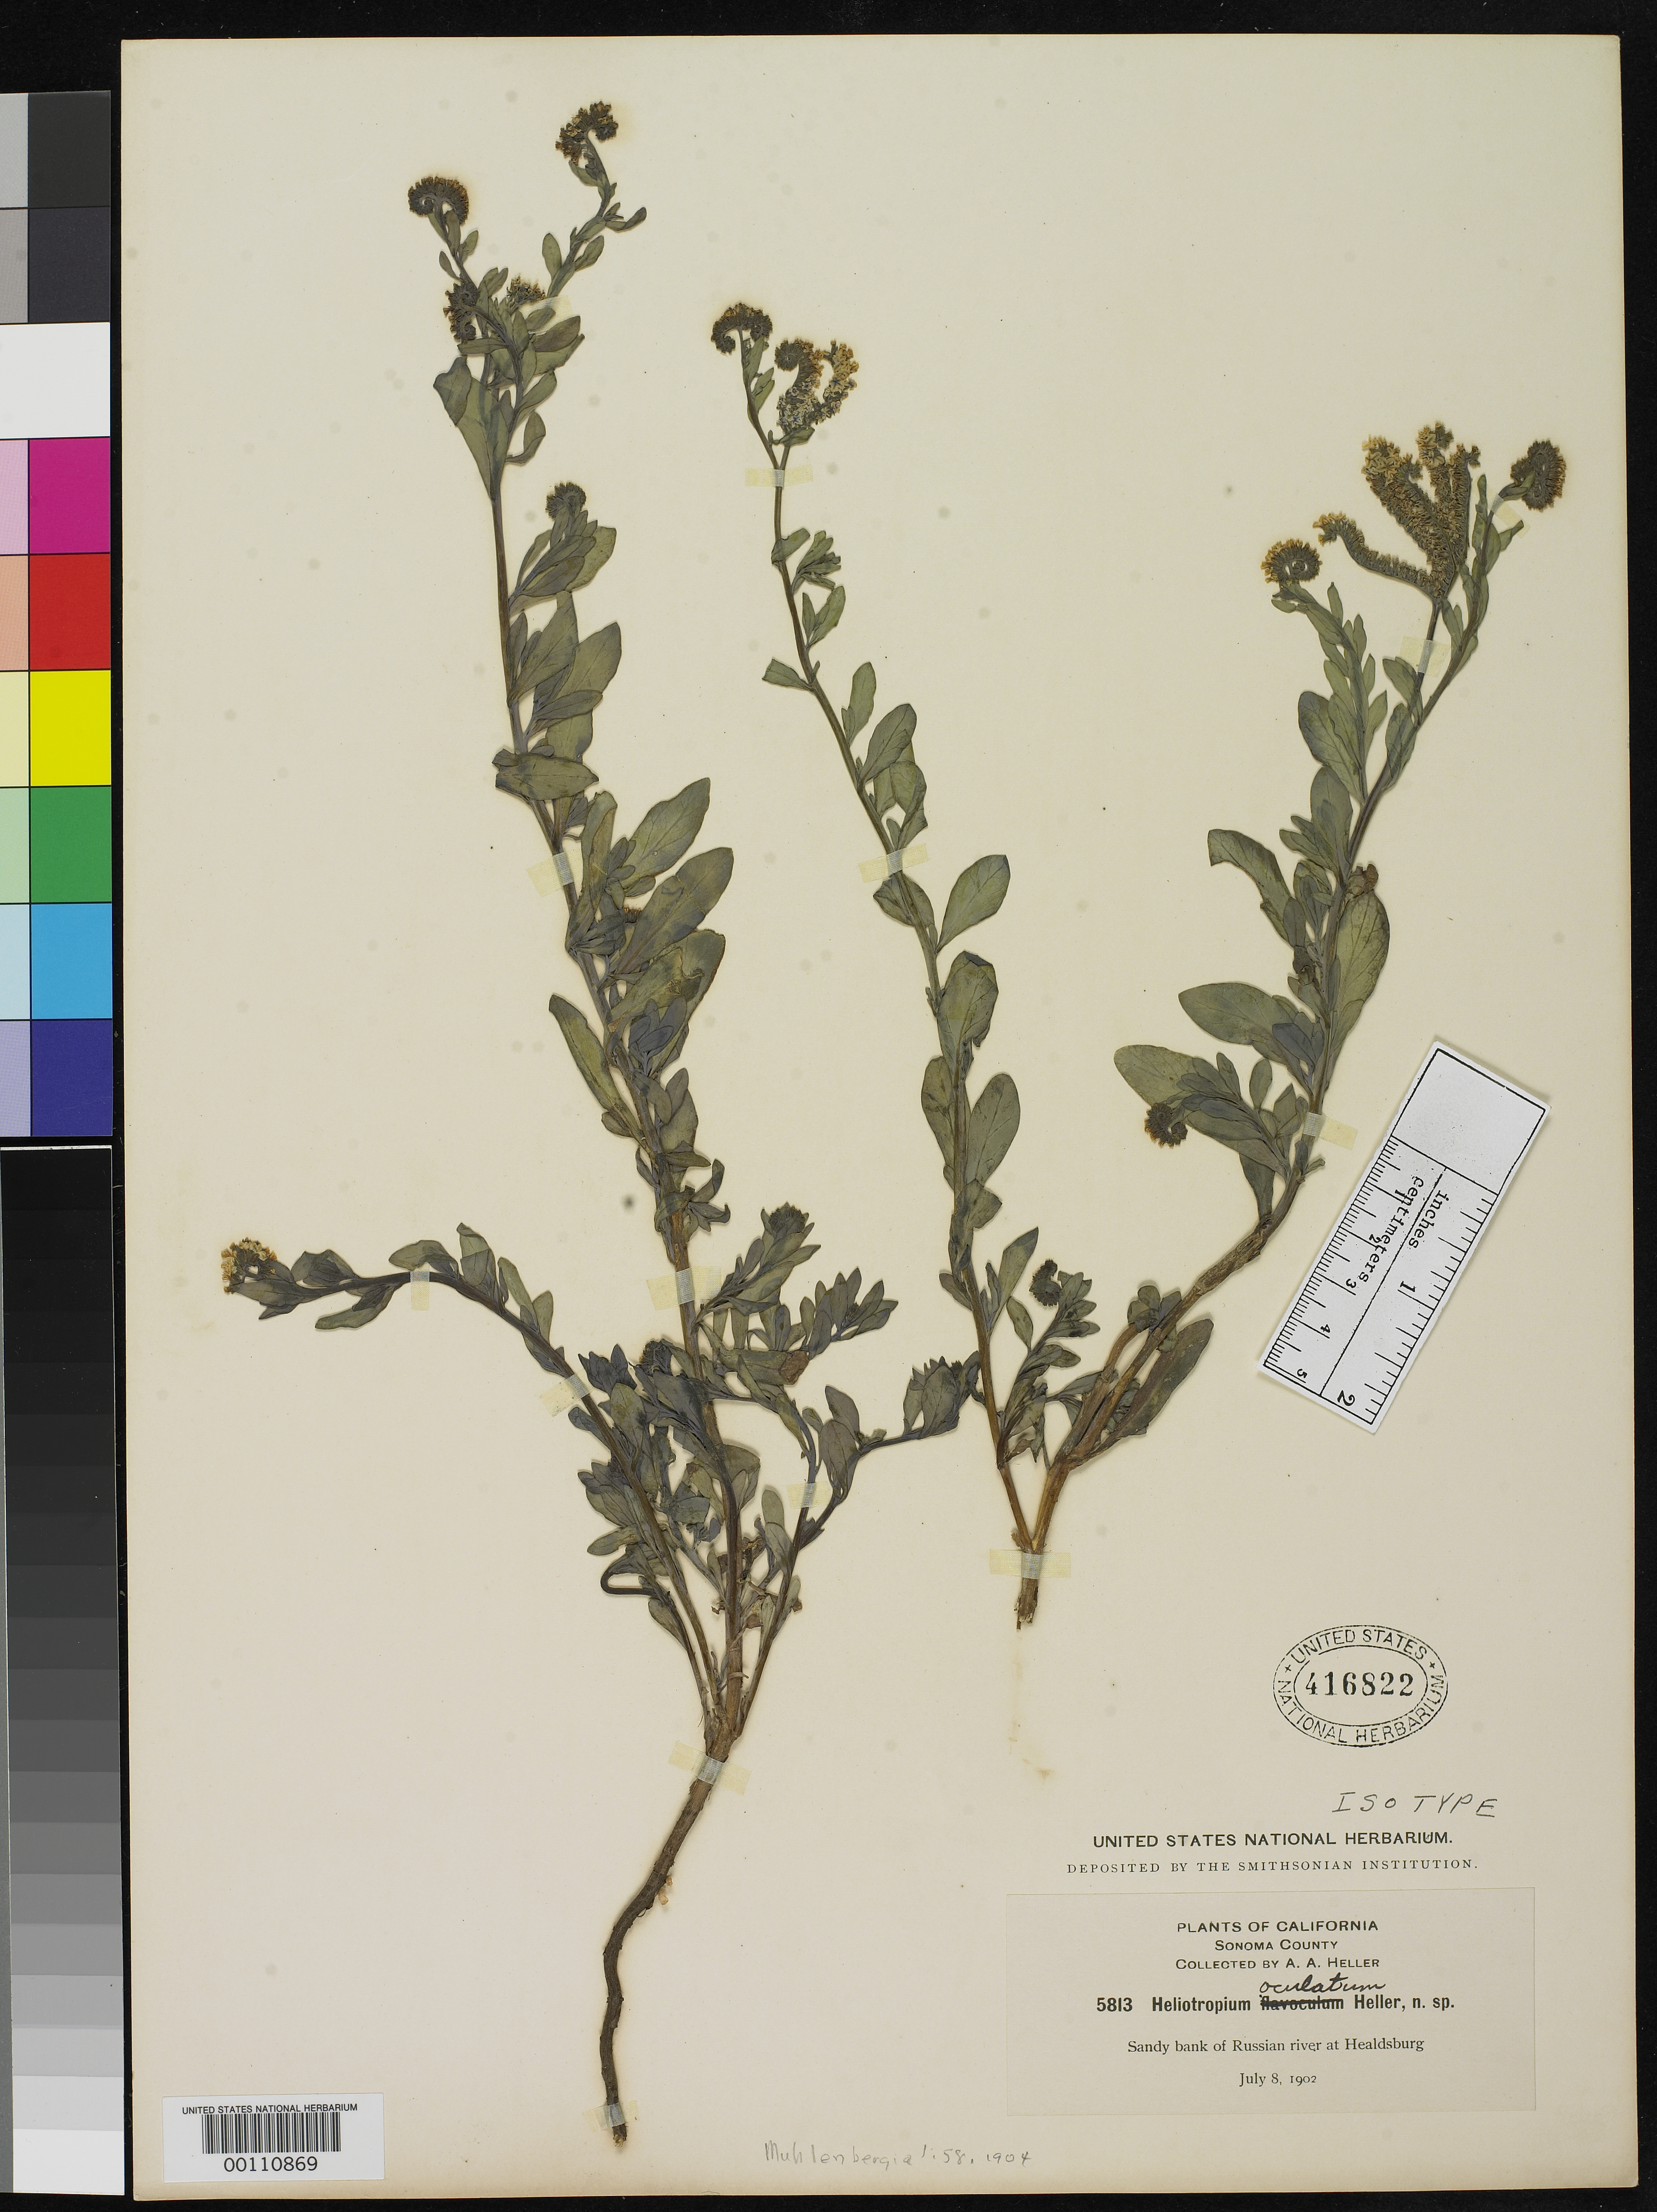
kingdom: Plantae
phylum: Tracheophyta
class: Magnoliopsida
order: Boraginales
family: Heliotropiaceae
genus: Heliotropium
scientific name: Heliotropium oculatum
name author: A. Heller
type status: Isotype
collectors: A. A. Heller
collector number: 5813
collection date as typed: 08 Jul 1902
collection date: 1902-07-08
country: United States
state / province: California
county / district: Sonoma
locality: Bank of Russian River at Healdsburg.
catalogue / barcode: US 416822